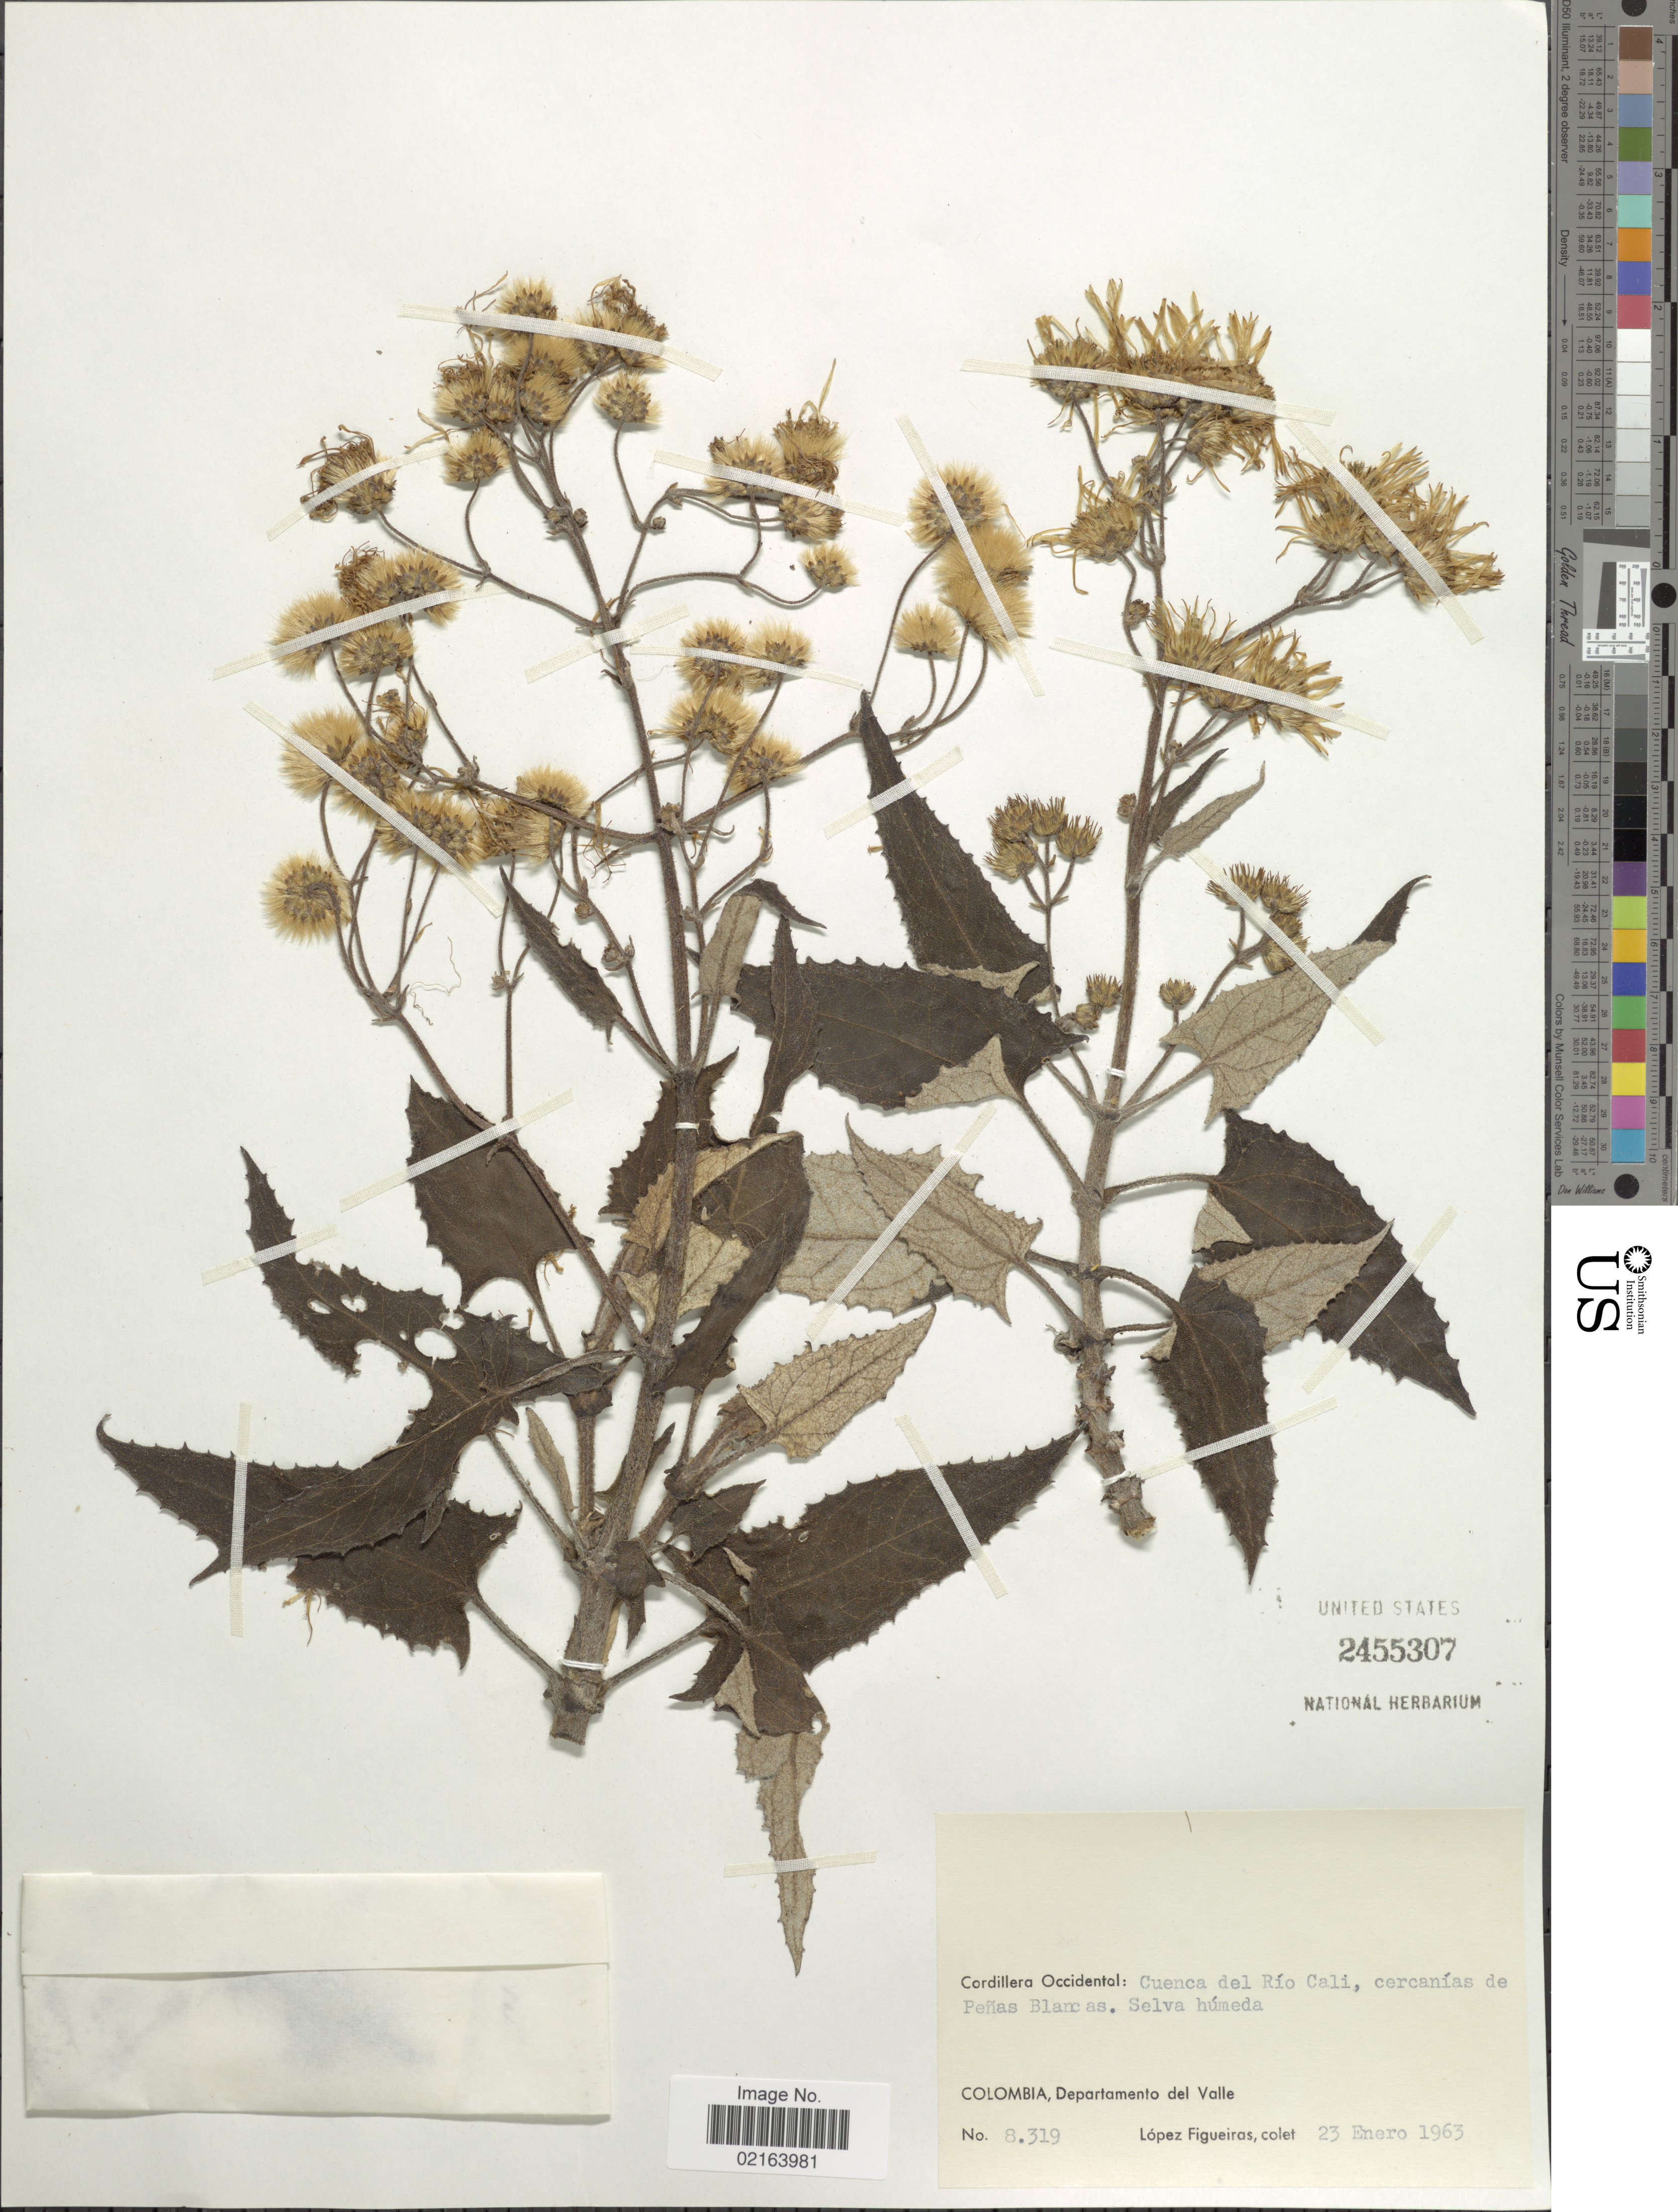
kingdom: Plantae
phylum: Tracheophyta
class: Magnoliopsida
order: Asterales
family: Asteraceae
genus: Munnozia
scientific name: Munnozia senecionidis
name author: Benth.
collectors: M. López Figueiras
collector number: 8319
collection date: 1963-01-23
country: Colombia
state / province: Valle del Cauca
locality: Cordillera Occidental: Cuenca del Rio Cali, cercanias de Penas Blancas, Selva humeda, Colombia, Departamento del Valle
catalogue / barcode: US 2455307